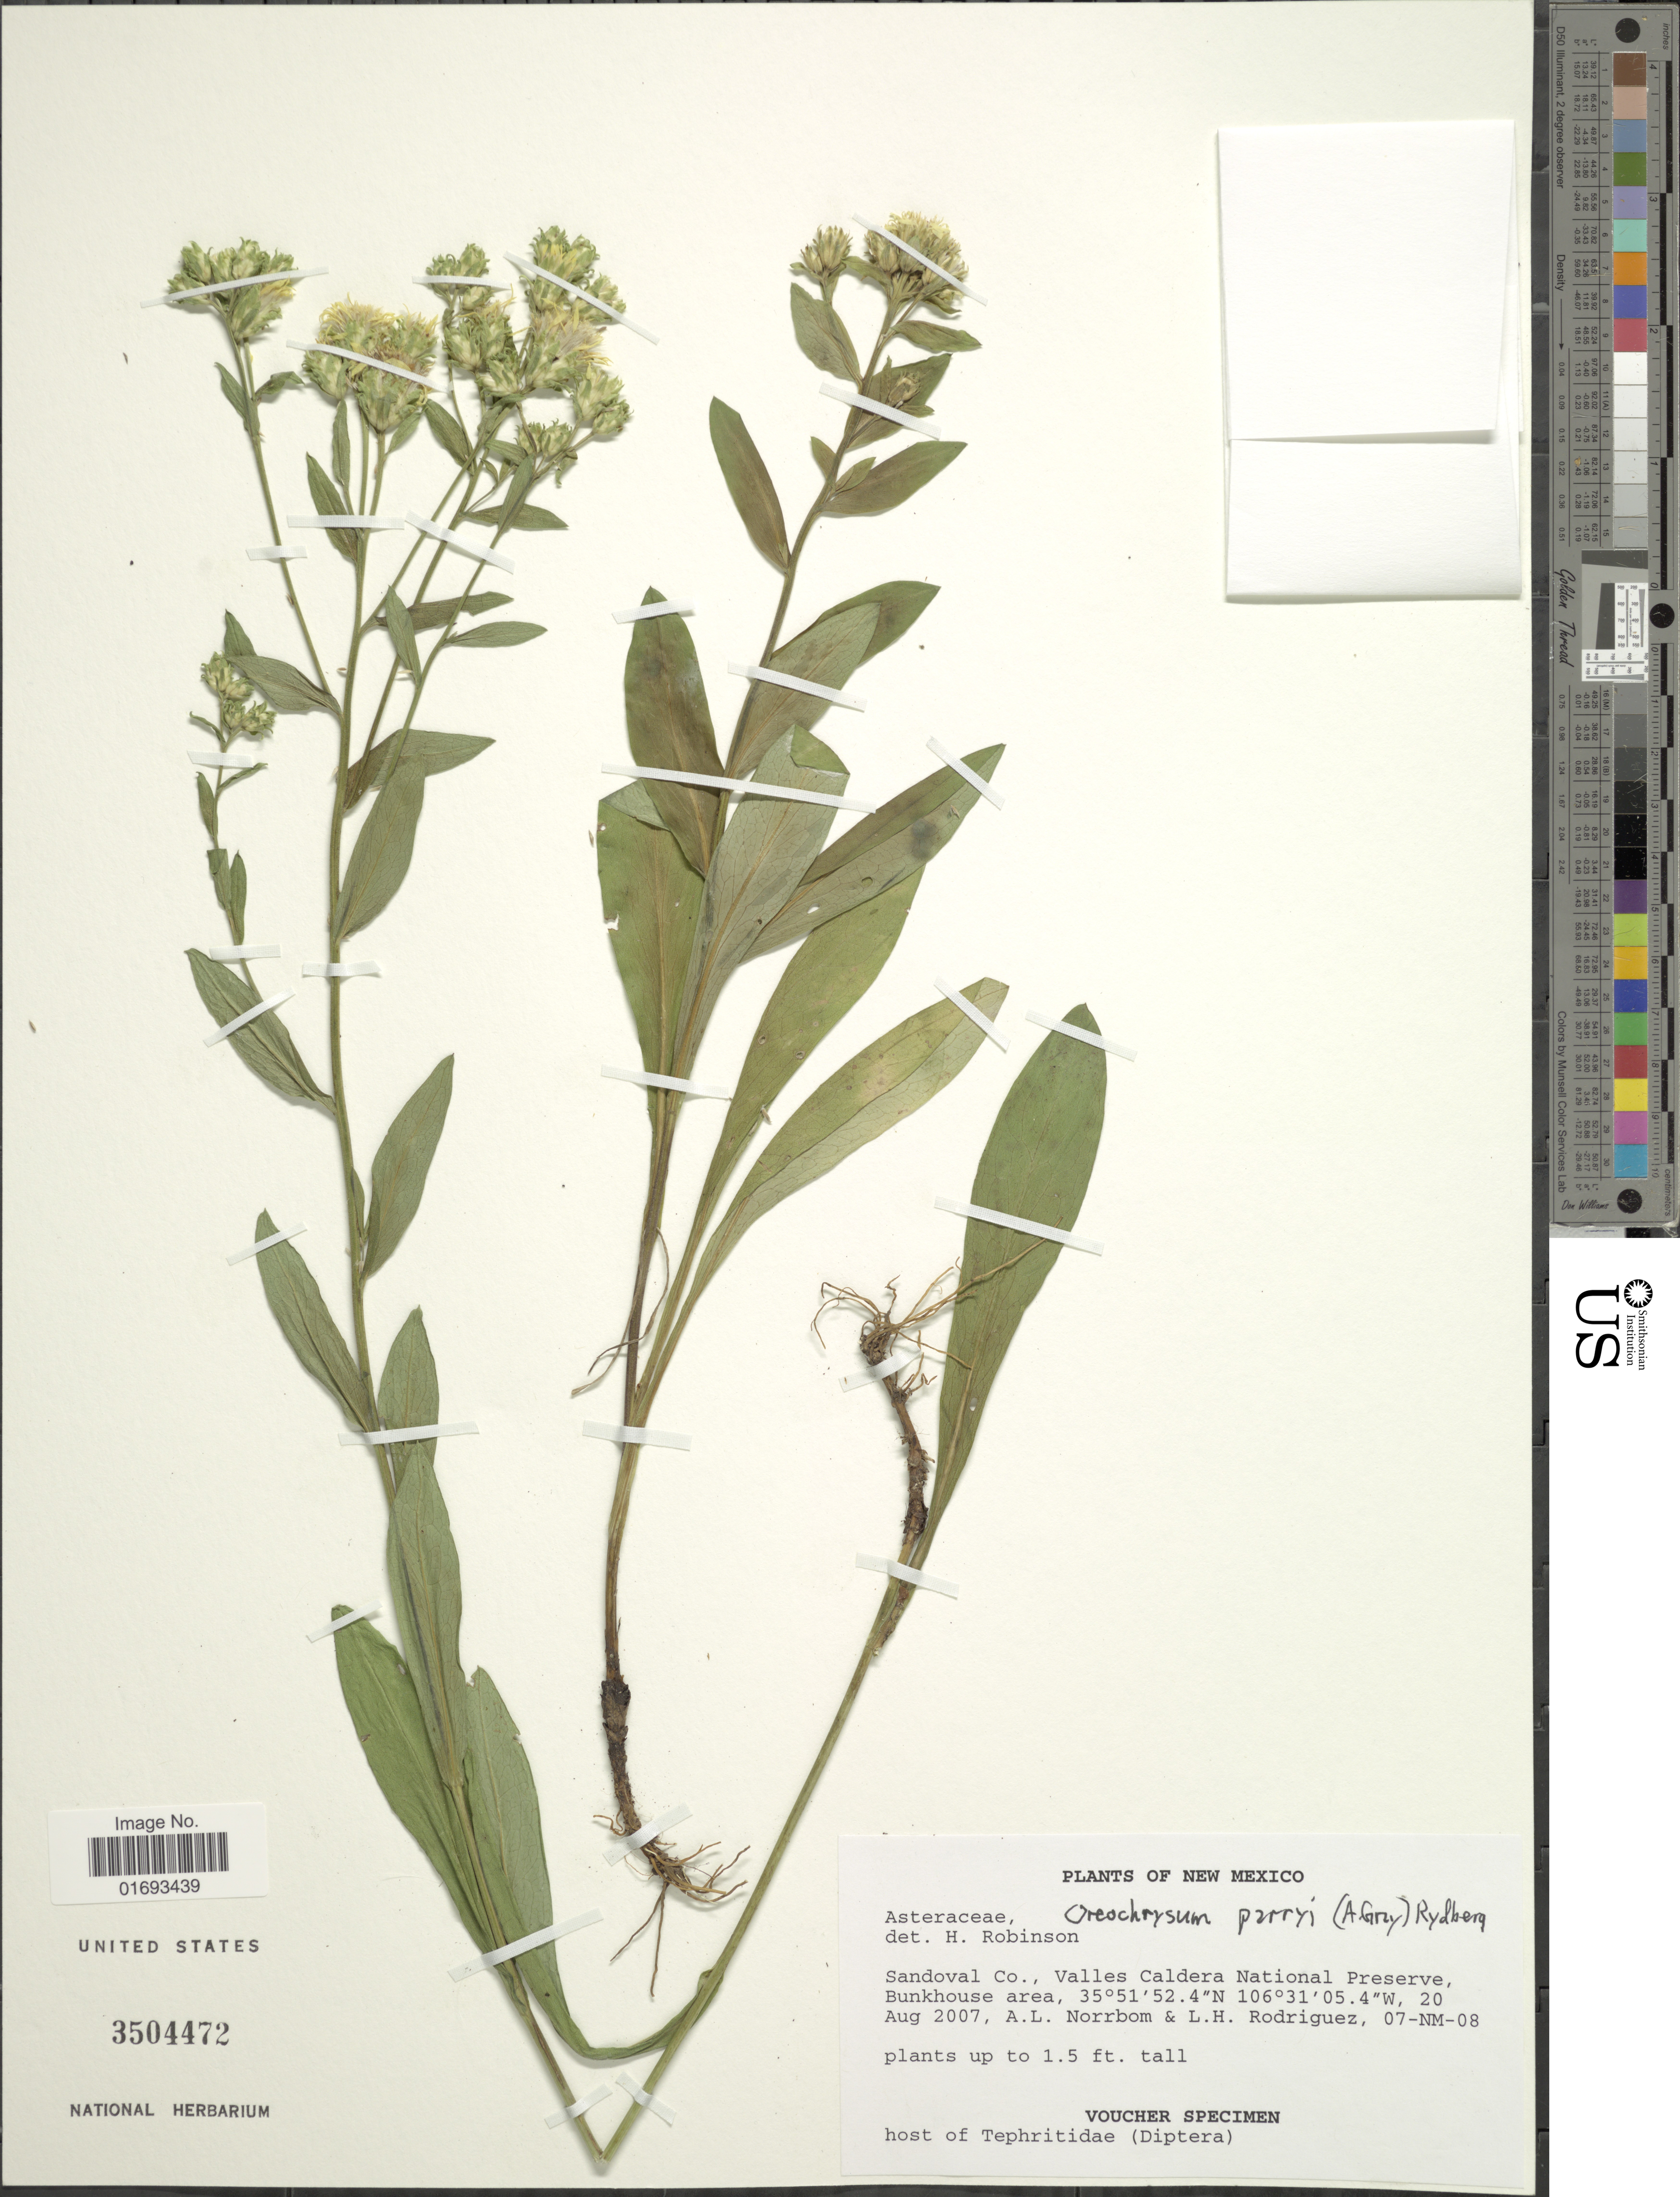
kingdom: Plantae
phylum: Tracheophyta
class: Magnoliopsida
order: Asterales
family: Asteraceae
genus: Oreochrysum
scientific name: Oreochrysum parryi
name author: (A. Gray) Rydb.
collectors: A. L. Norrbom & L. Rodriguez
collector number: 07-NM-08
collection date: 2007-08-20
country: United States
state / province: New Mexico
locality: Sandoval Co., Valles Caldera National Preserve, Bingkhouse area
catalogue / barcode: US 3504472